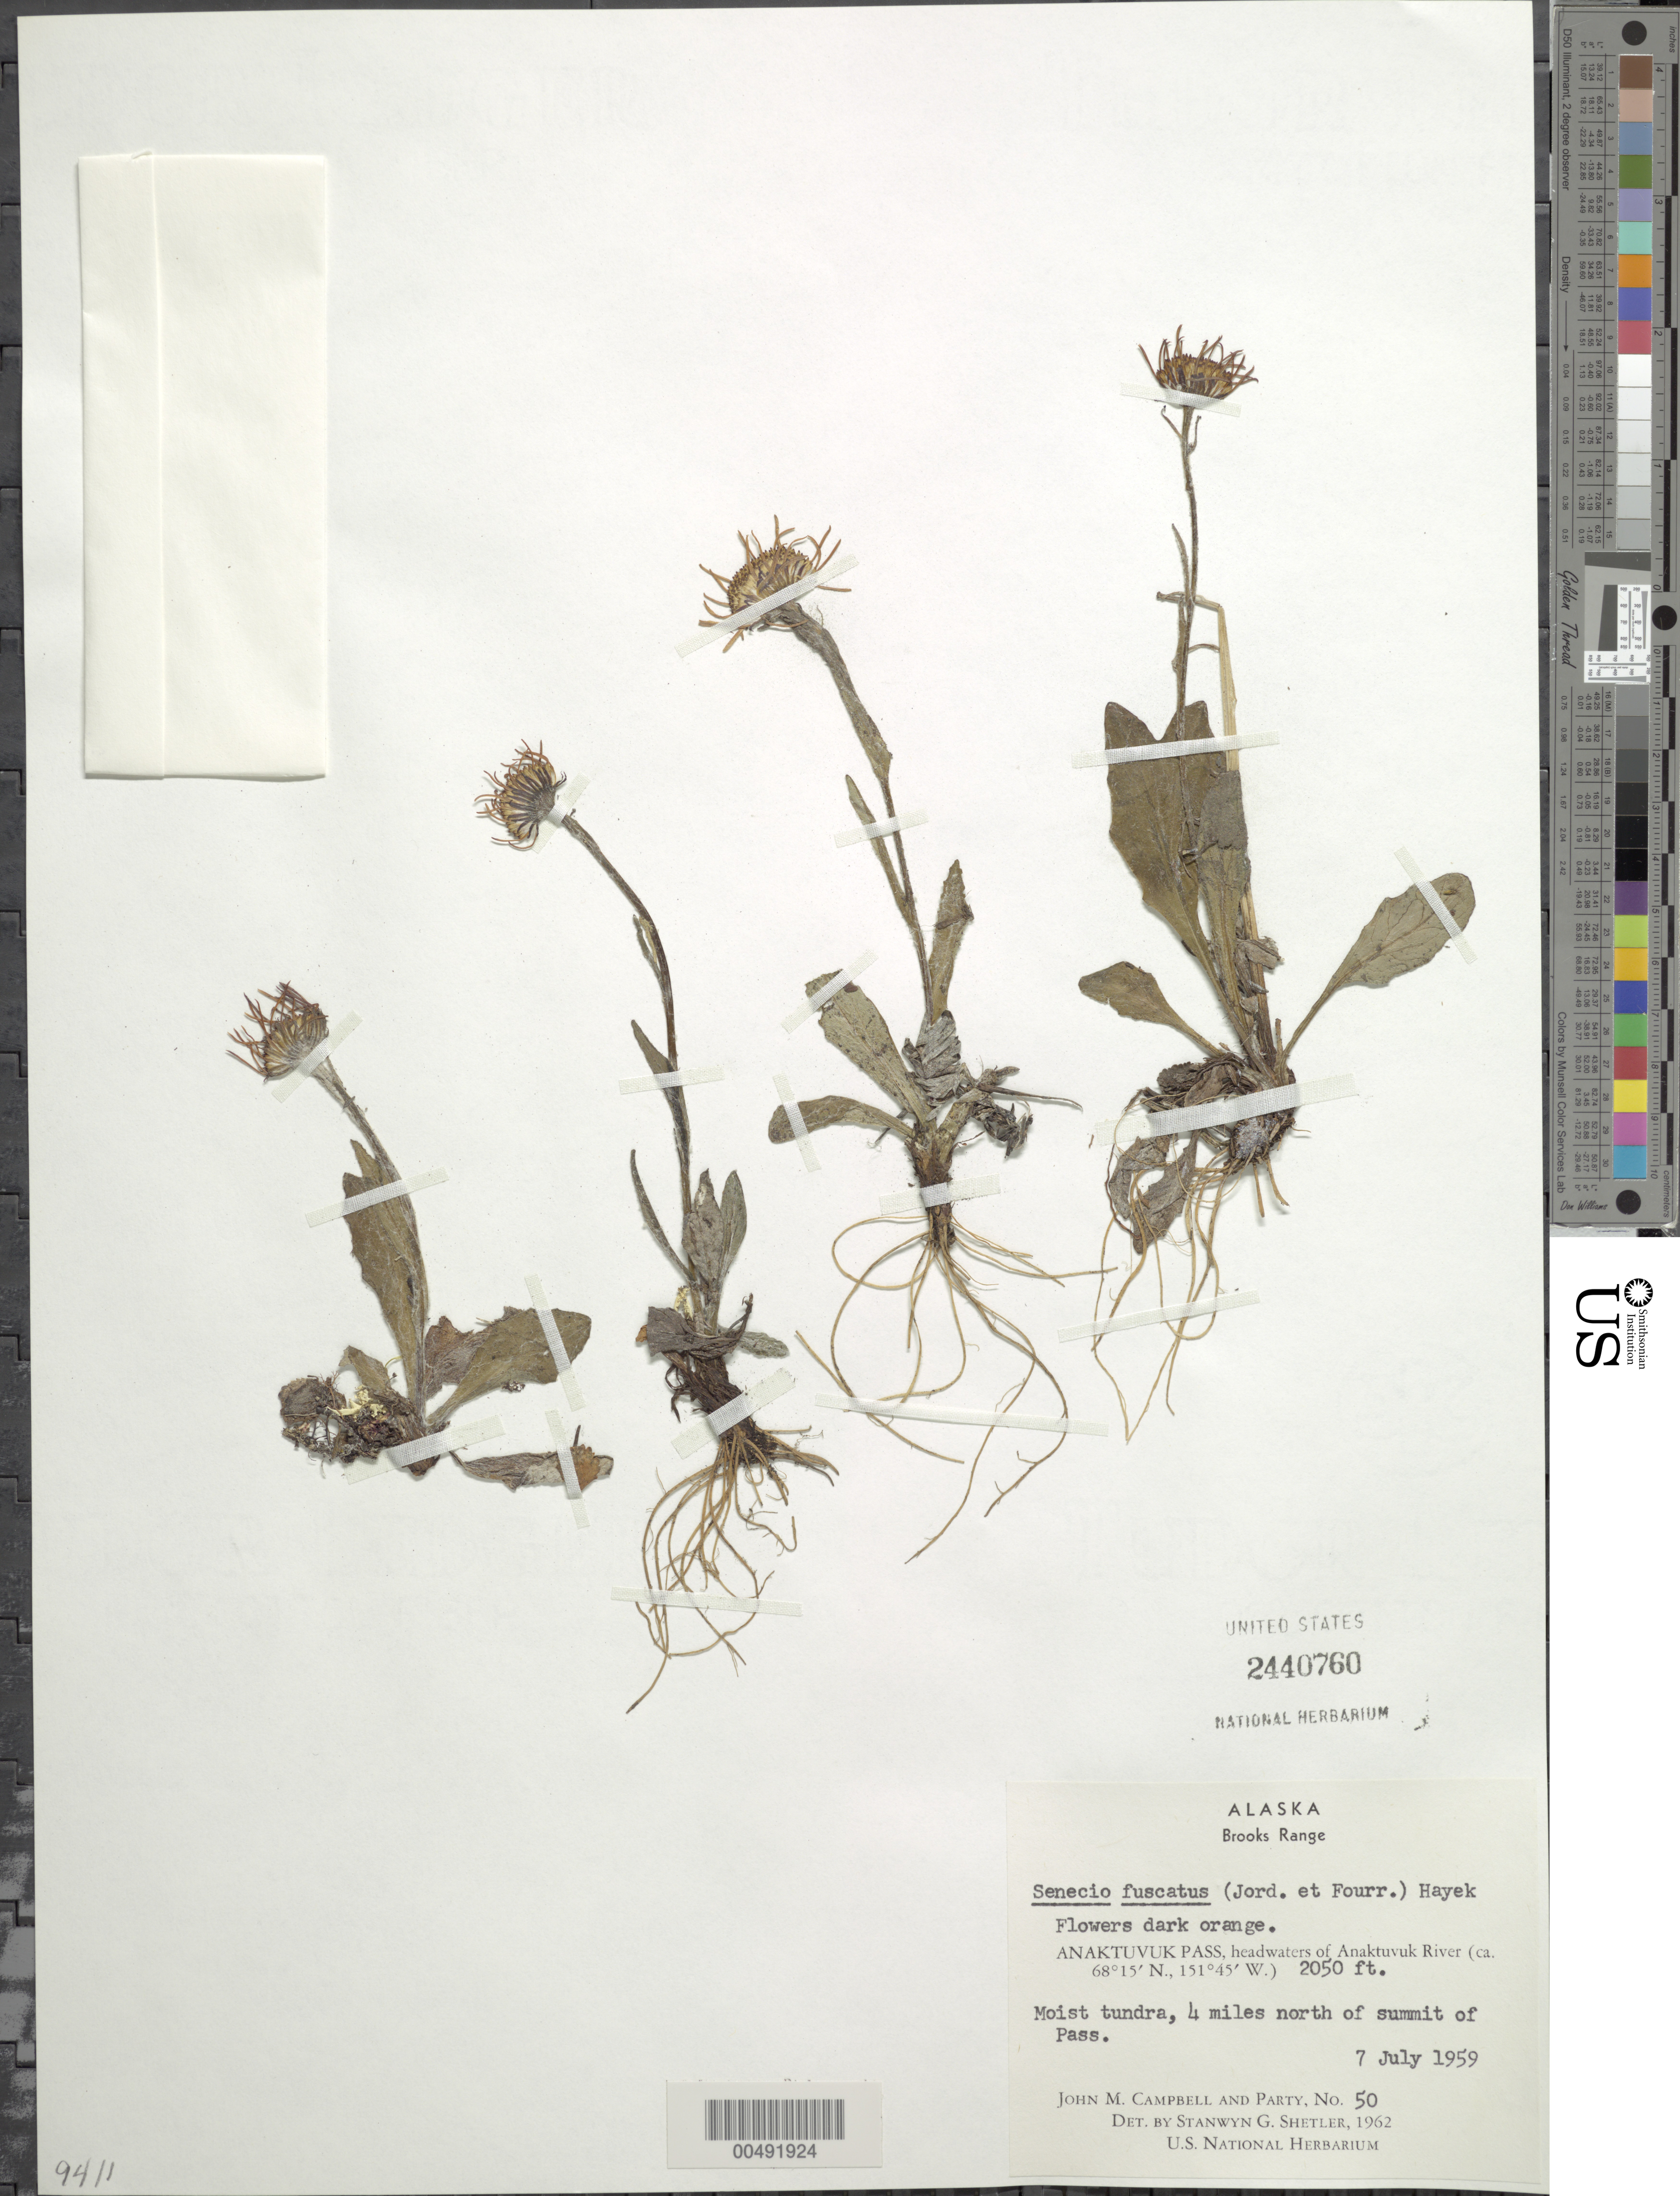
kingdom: Plantae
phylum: Tracheophyta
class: Magnoliopsida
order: Asterales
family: Asteraceae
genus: Senecio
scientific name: Senecio fuscatus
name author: (Jord. & Fourr.) Hayek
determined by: Shetler, Stanwyn G., (US), NMNH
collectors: J. M. Campbell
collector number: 50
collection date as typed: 07 Jul 1959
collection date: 1959-07-07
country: United States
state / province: Alaska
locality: Brooks Range, 4 mi. N of summit of Anaktuvuk Pass,headwaters of Anatuvuk River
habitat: moist tundra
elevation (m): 625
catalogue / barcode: US 2440760